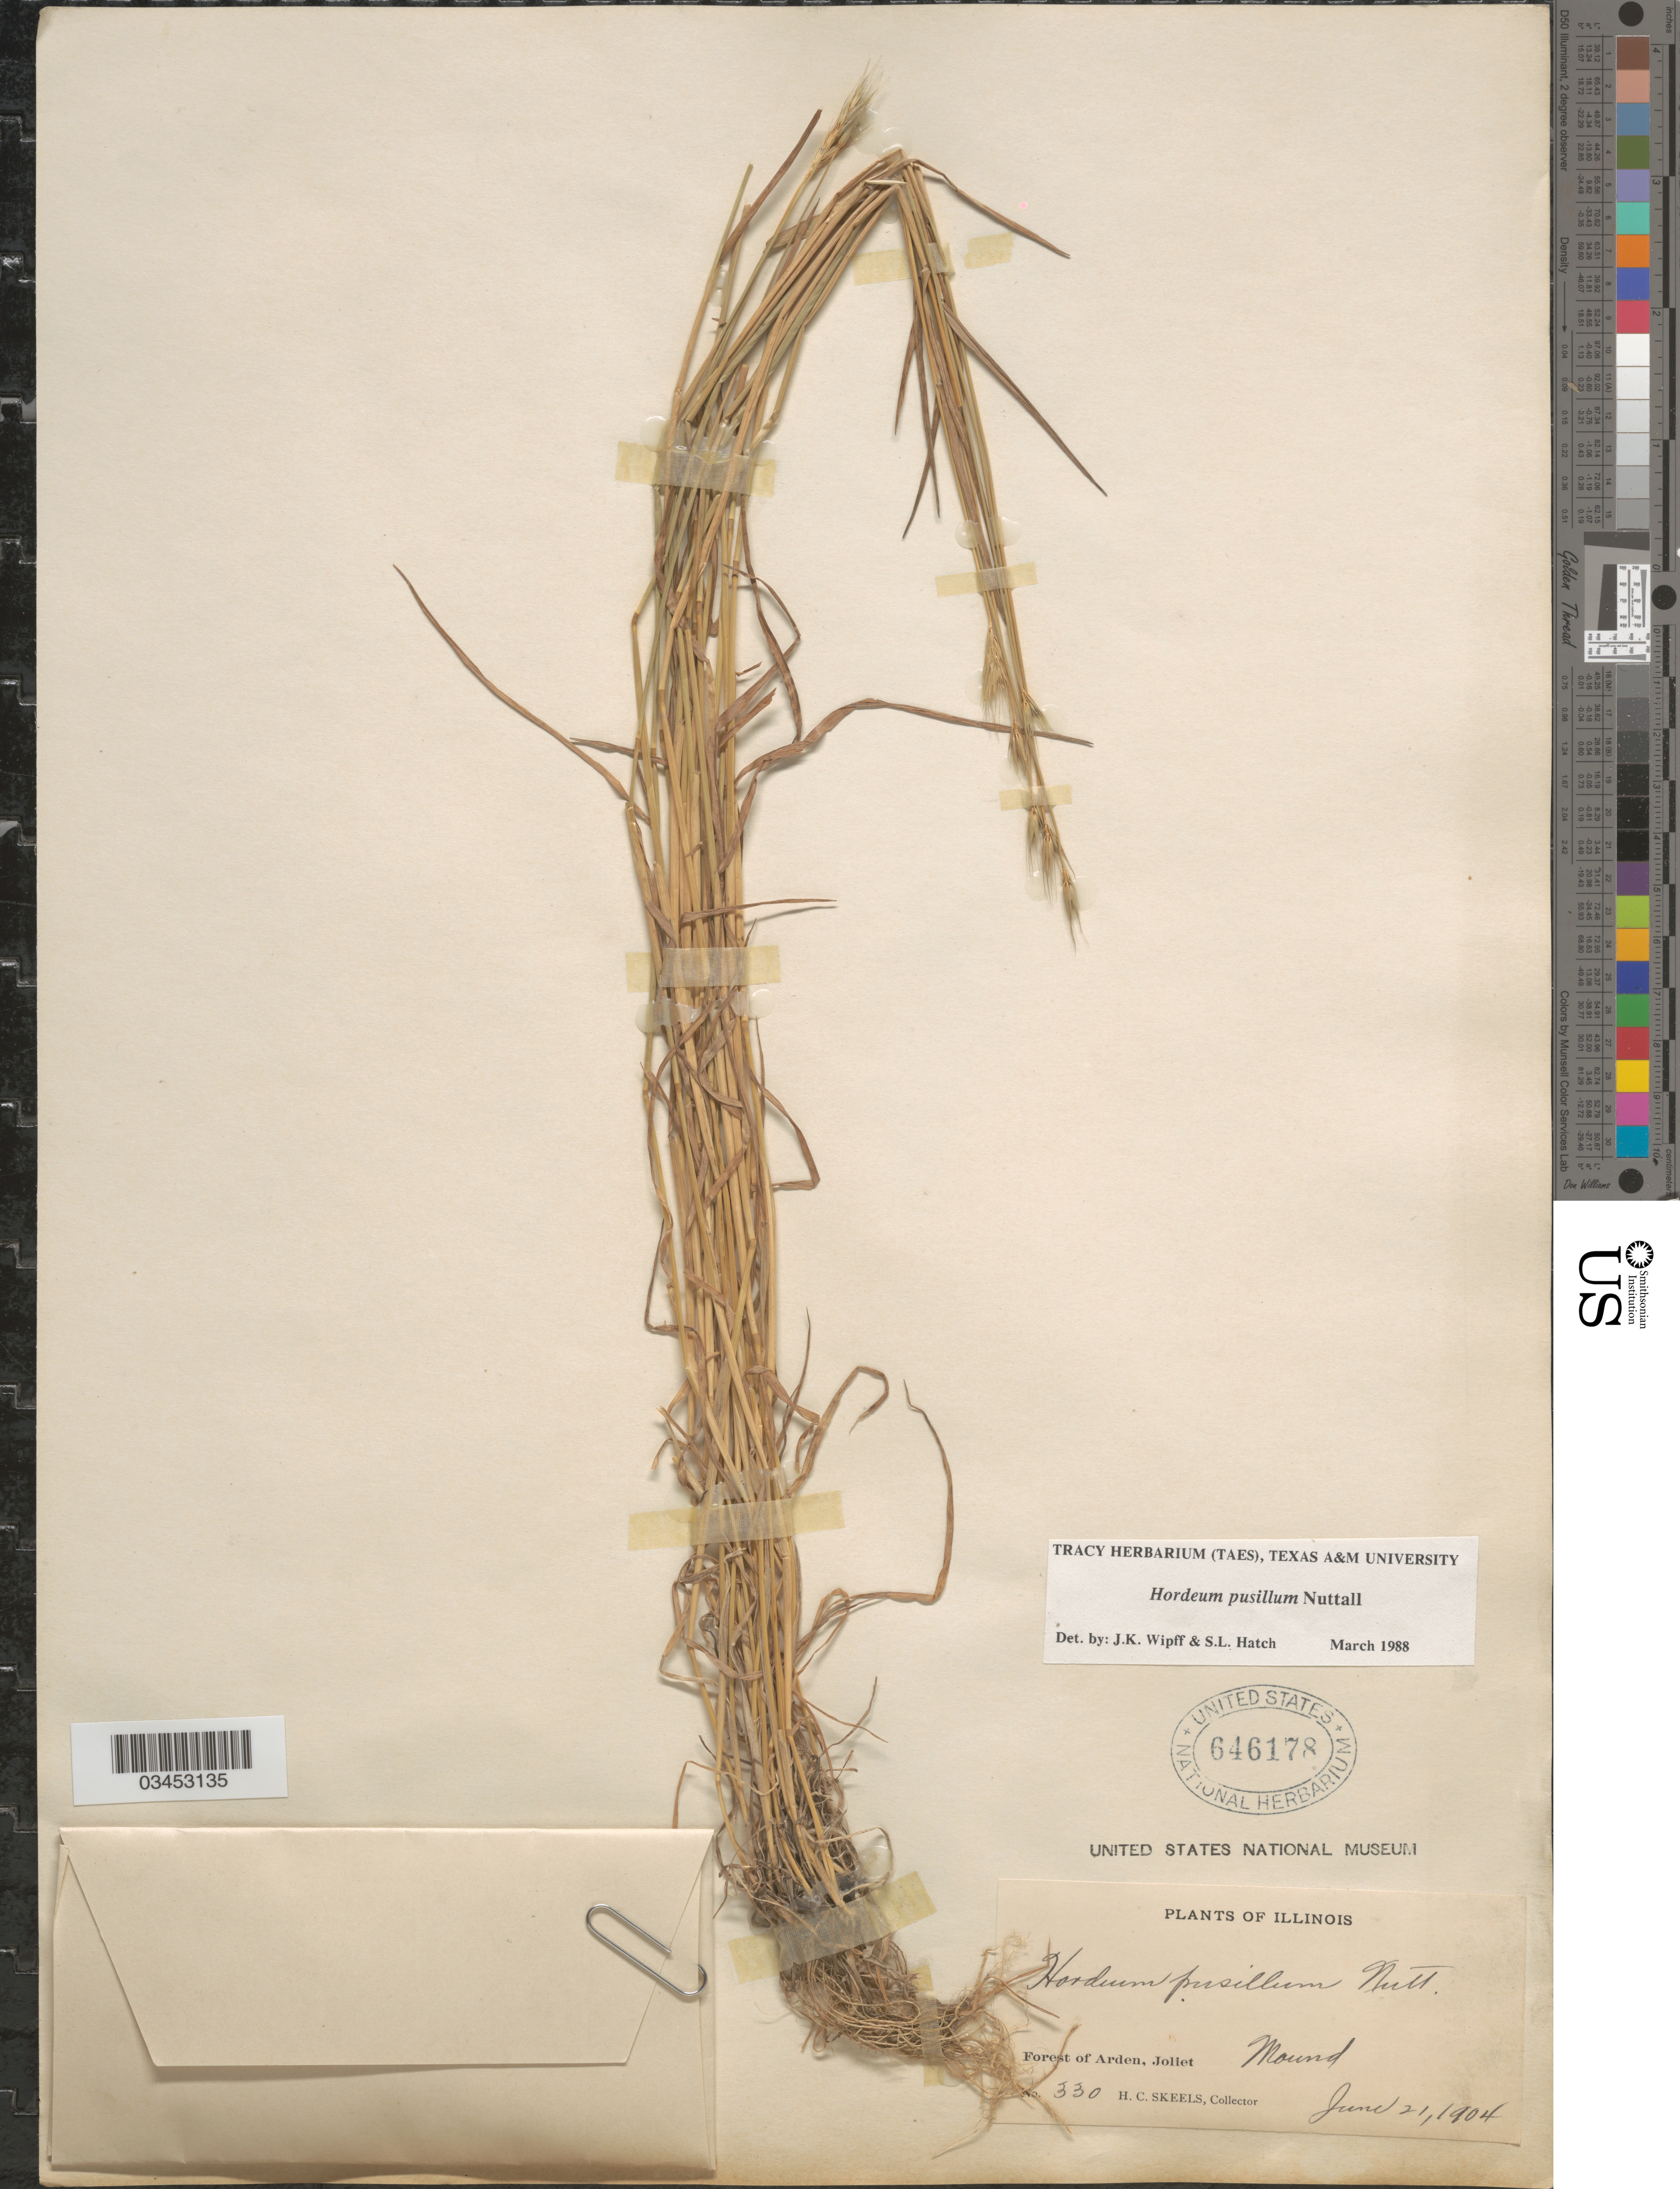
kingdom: Plantae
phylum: Tracheophyta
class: Liliopsida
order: Poales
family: Poaceae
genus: Hordeum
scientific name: Hordeum pusillum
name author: Nutt.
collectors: H. Skeels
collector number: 330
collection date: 1904-06-21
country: United States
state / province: Illinois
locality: Forest of Arden, Joliet. Mound.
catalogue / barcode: US 646178